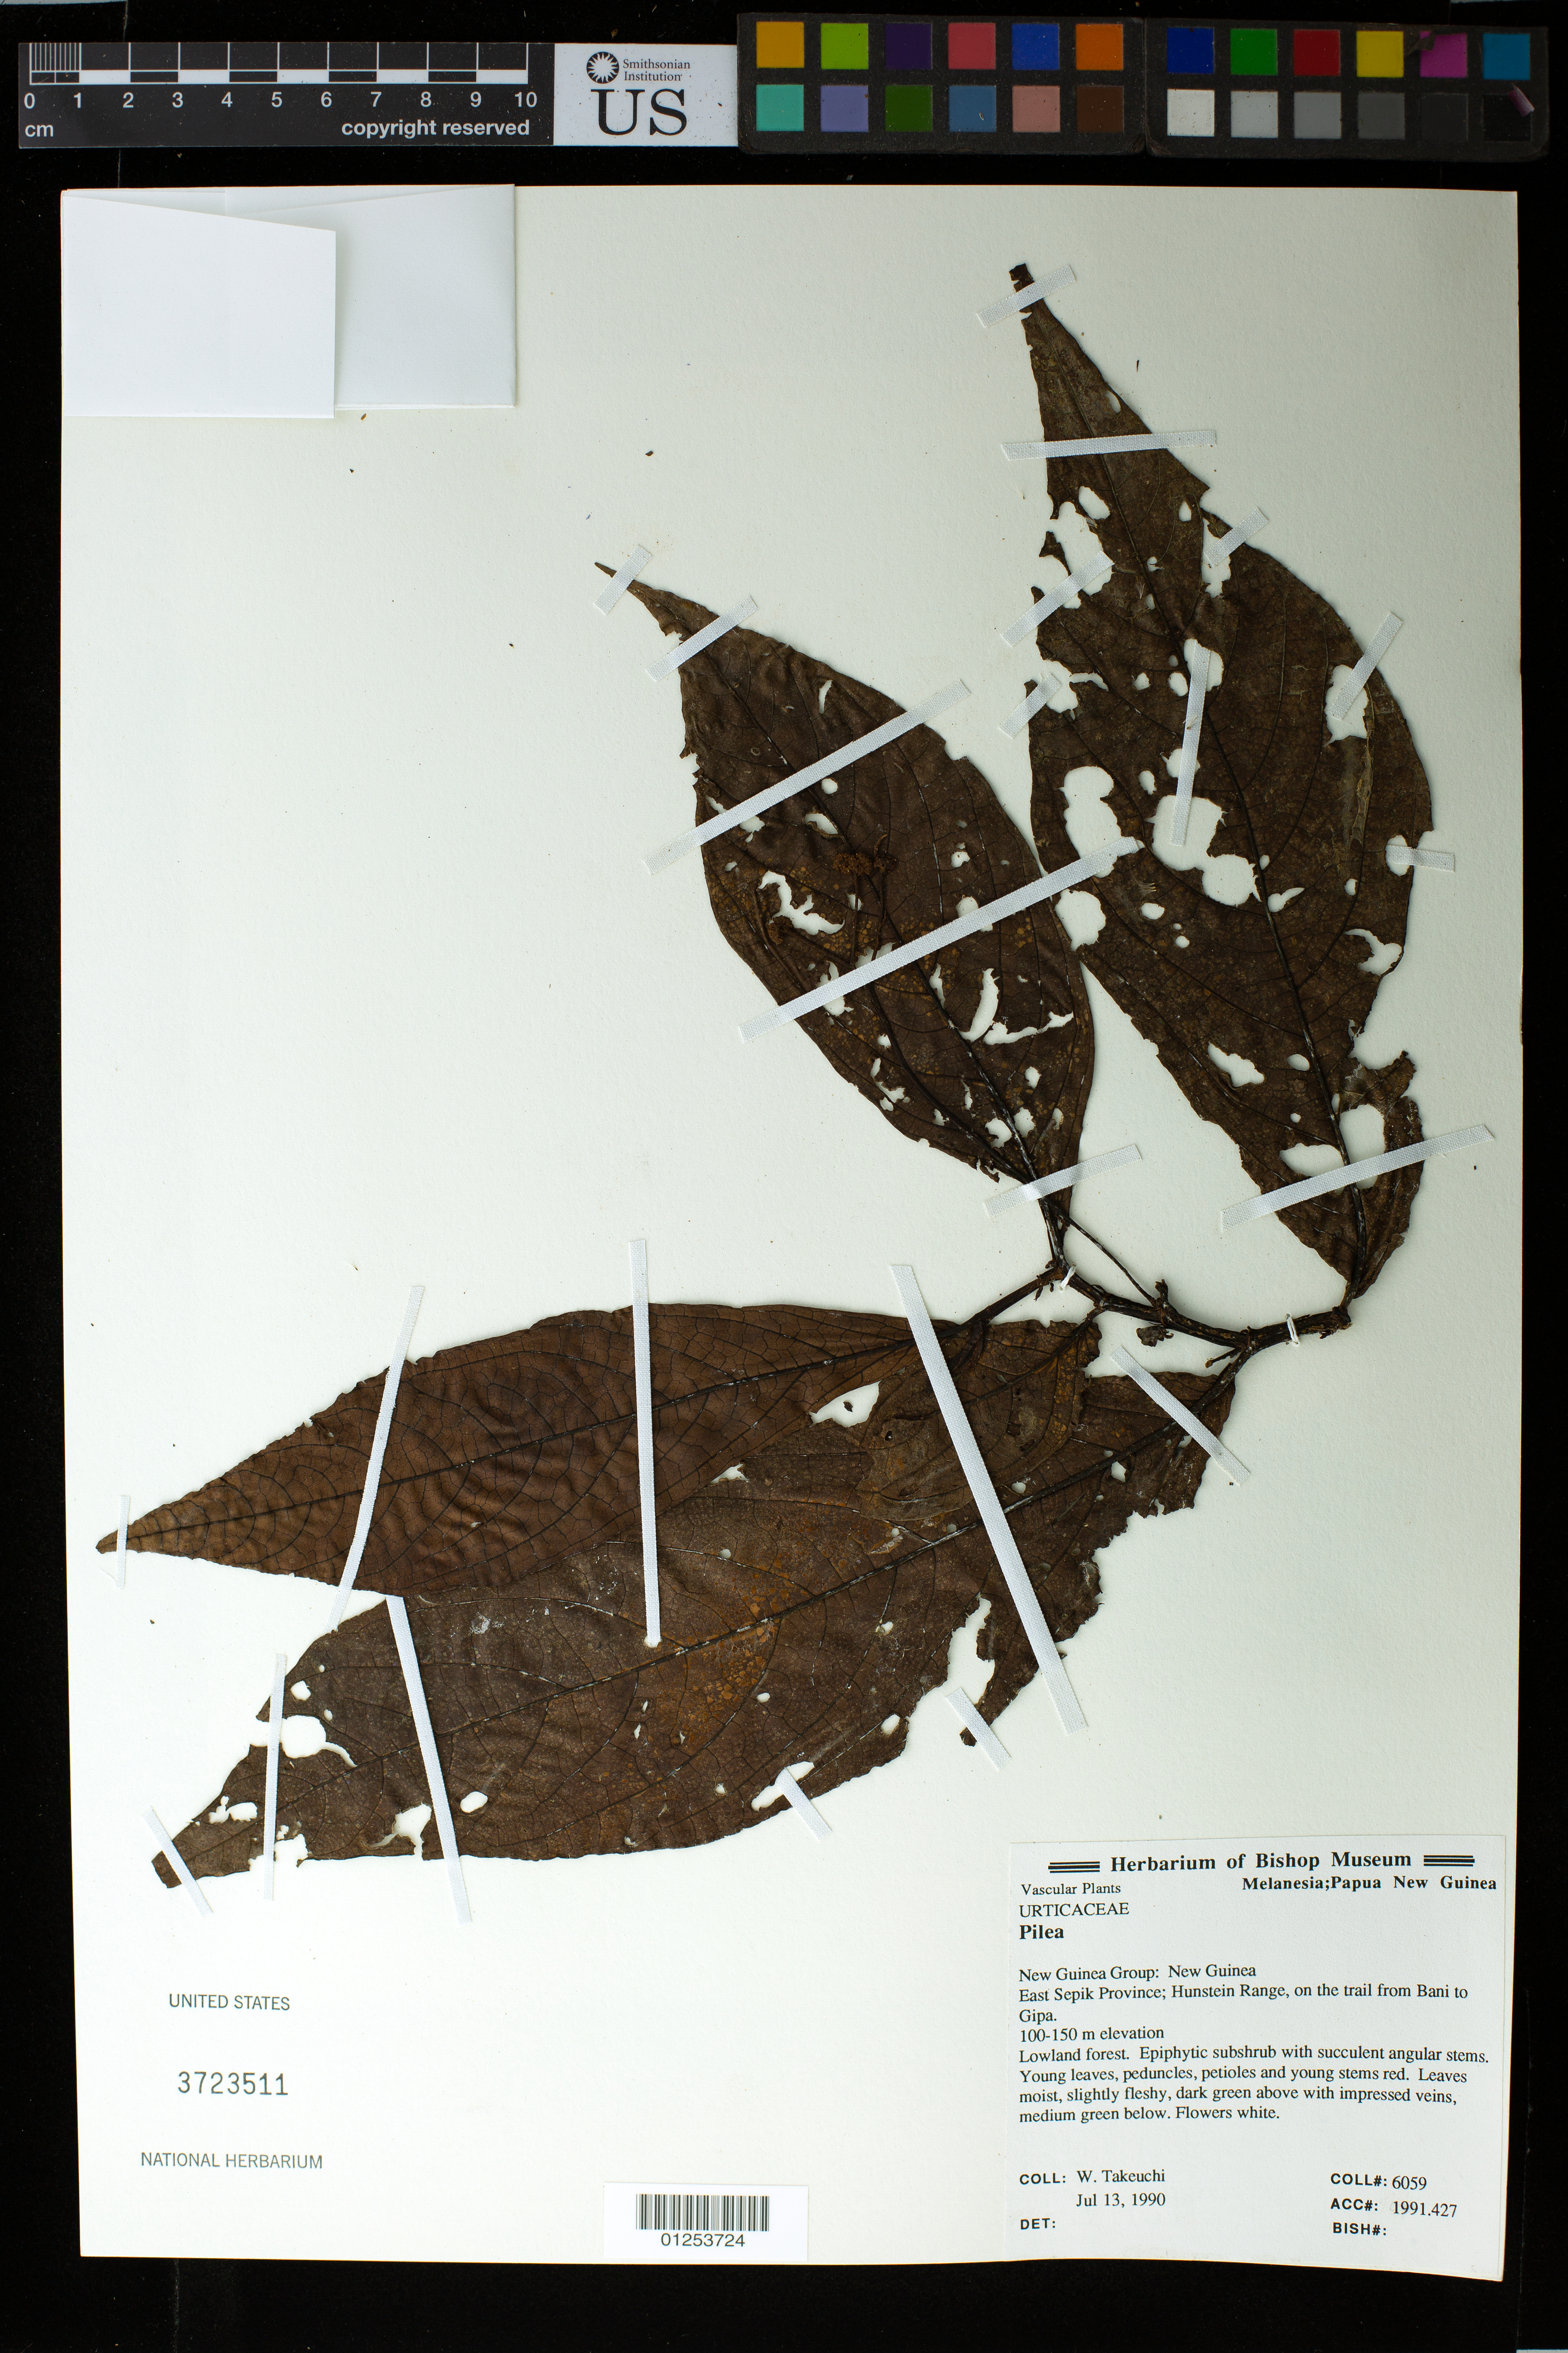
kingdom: Plantae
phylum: Tracheophyta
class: Magnoliopsida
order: Rosales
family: Urticaceae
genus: Pilea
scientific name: Pilea sp.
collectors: W. N. Takeuchi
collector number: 6059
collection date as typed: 13 Jul 1990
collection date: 1990-07-13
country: Papua New Guinea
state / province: East Sepik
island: New Guinea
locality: Hunstein Range, on the trail from Bani to Gipa.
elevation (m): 100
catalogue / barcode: US 3723511